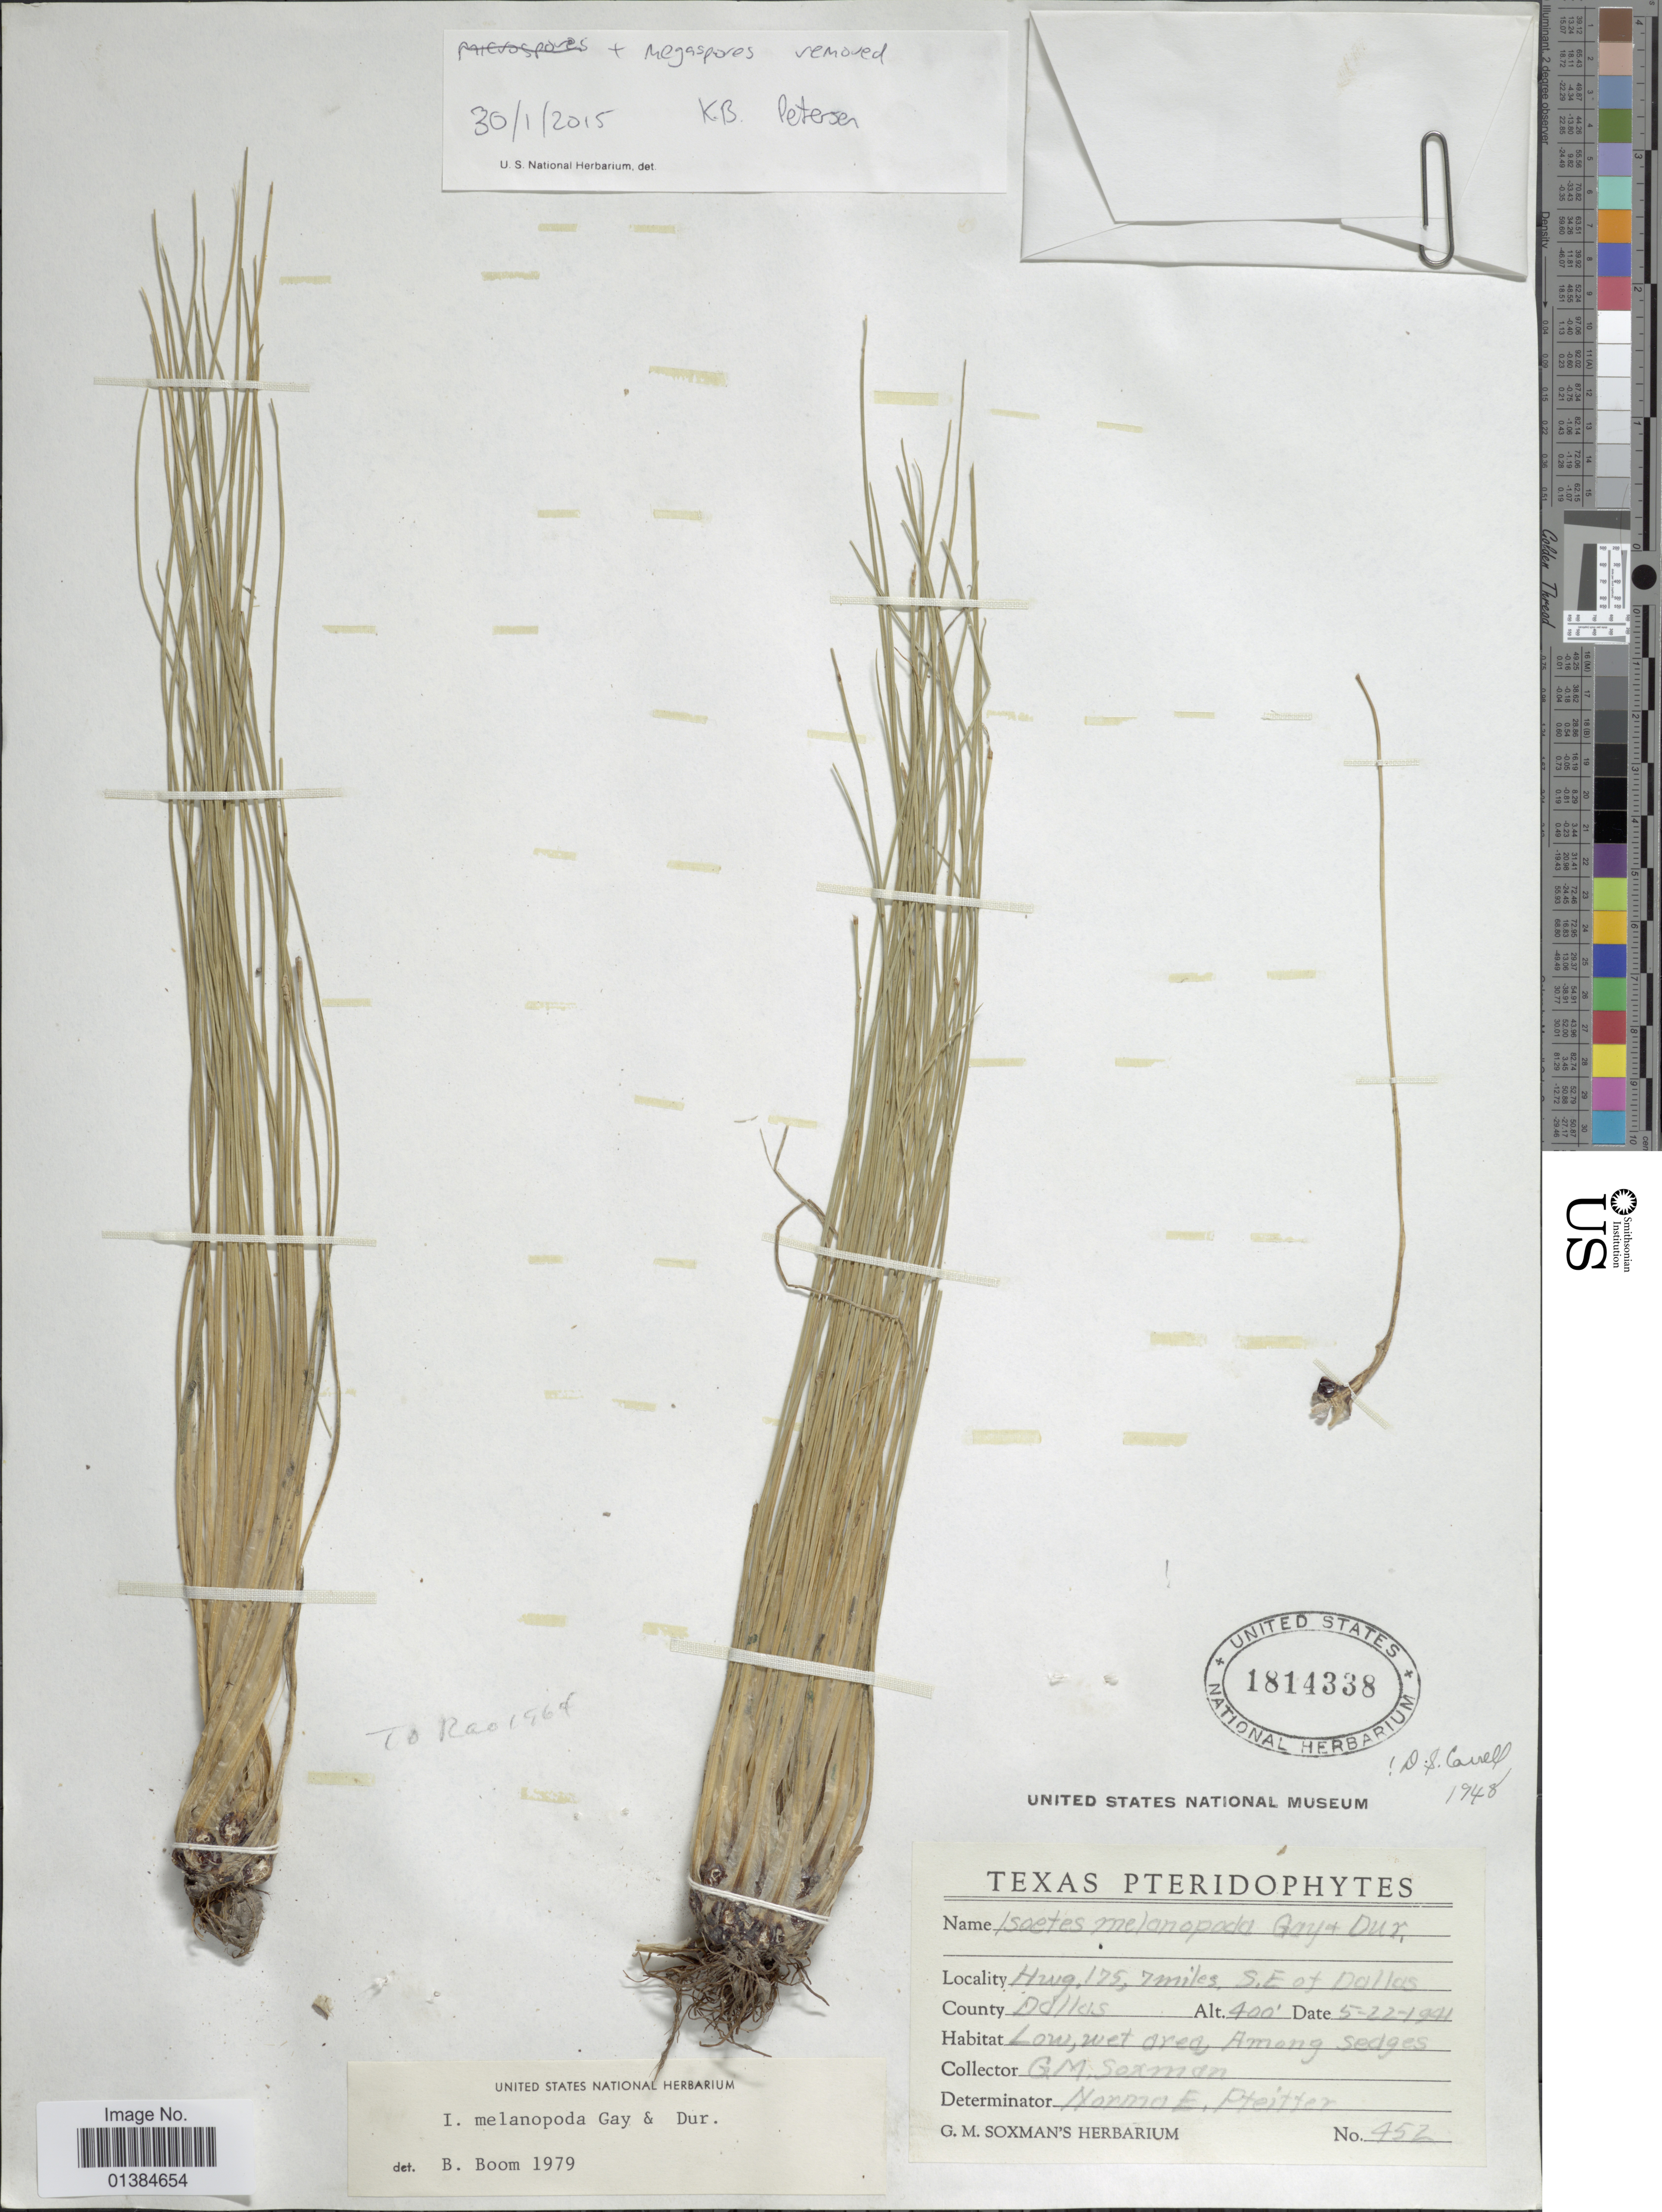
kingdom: Plantae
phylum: Tracheophyta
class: Lycopodiopsida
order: Isoetales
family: Isoetaceae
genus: Isoetes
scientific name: Isoetes melanopoda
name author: J. Gay & Durieu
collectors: G. Soxman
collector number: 452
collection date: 1941-05-22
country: United States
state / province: Texas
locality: Hwy 175, 7 miles, S.E. of Dallas.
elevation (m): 122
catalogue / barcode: US 1814338